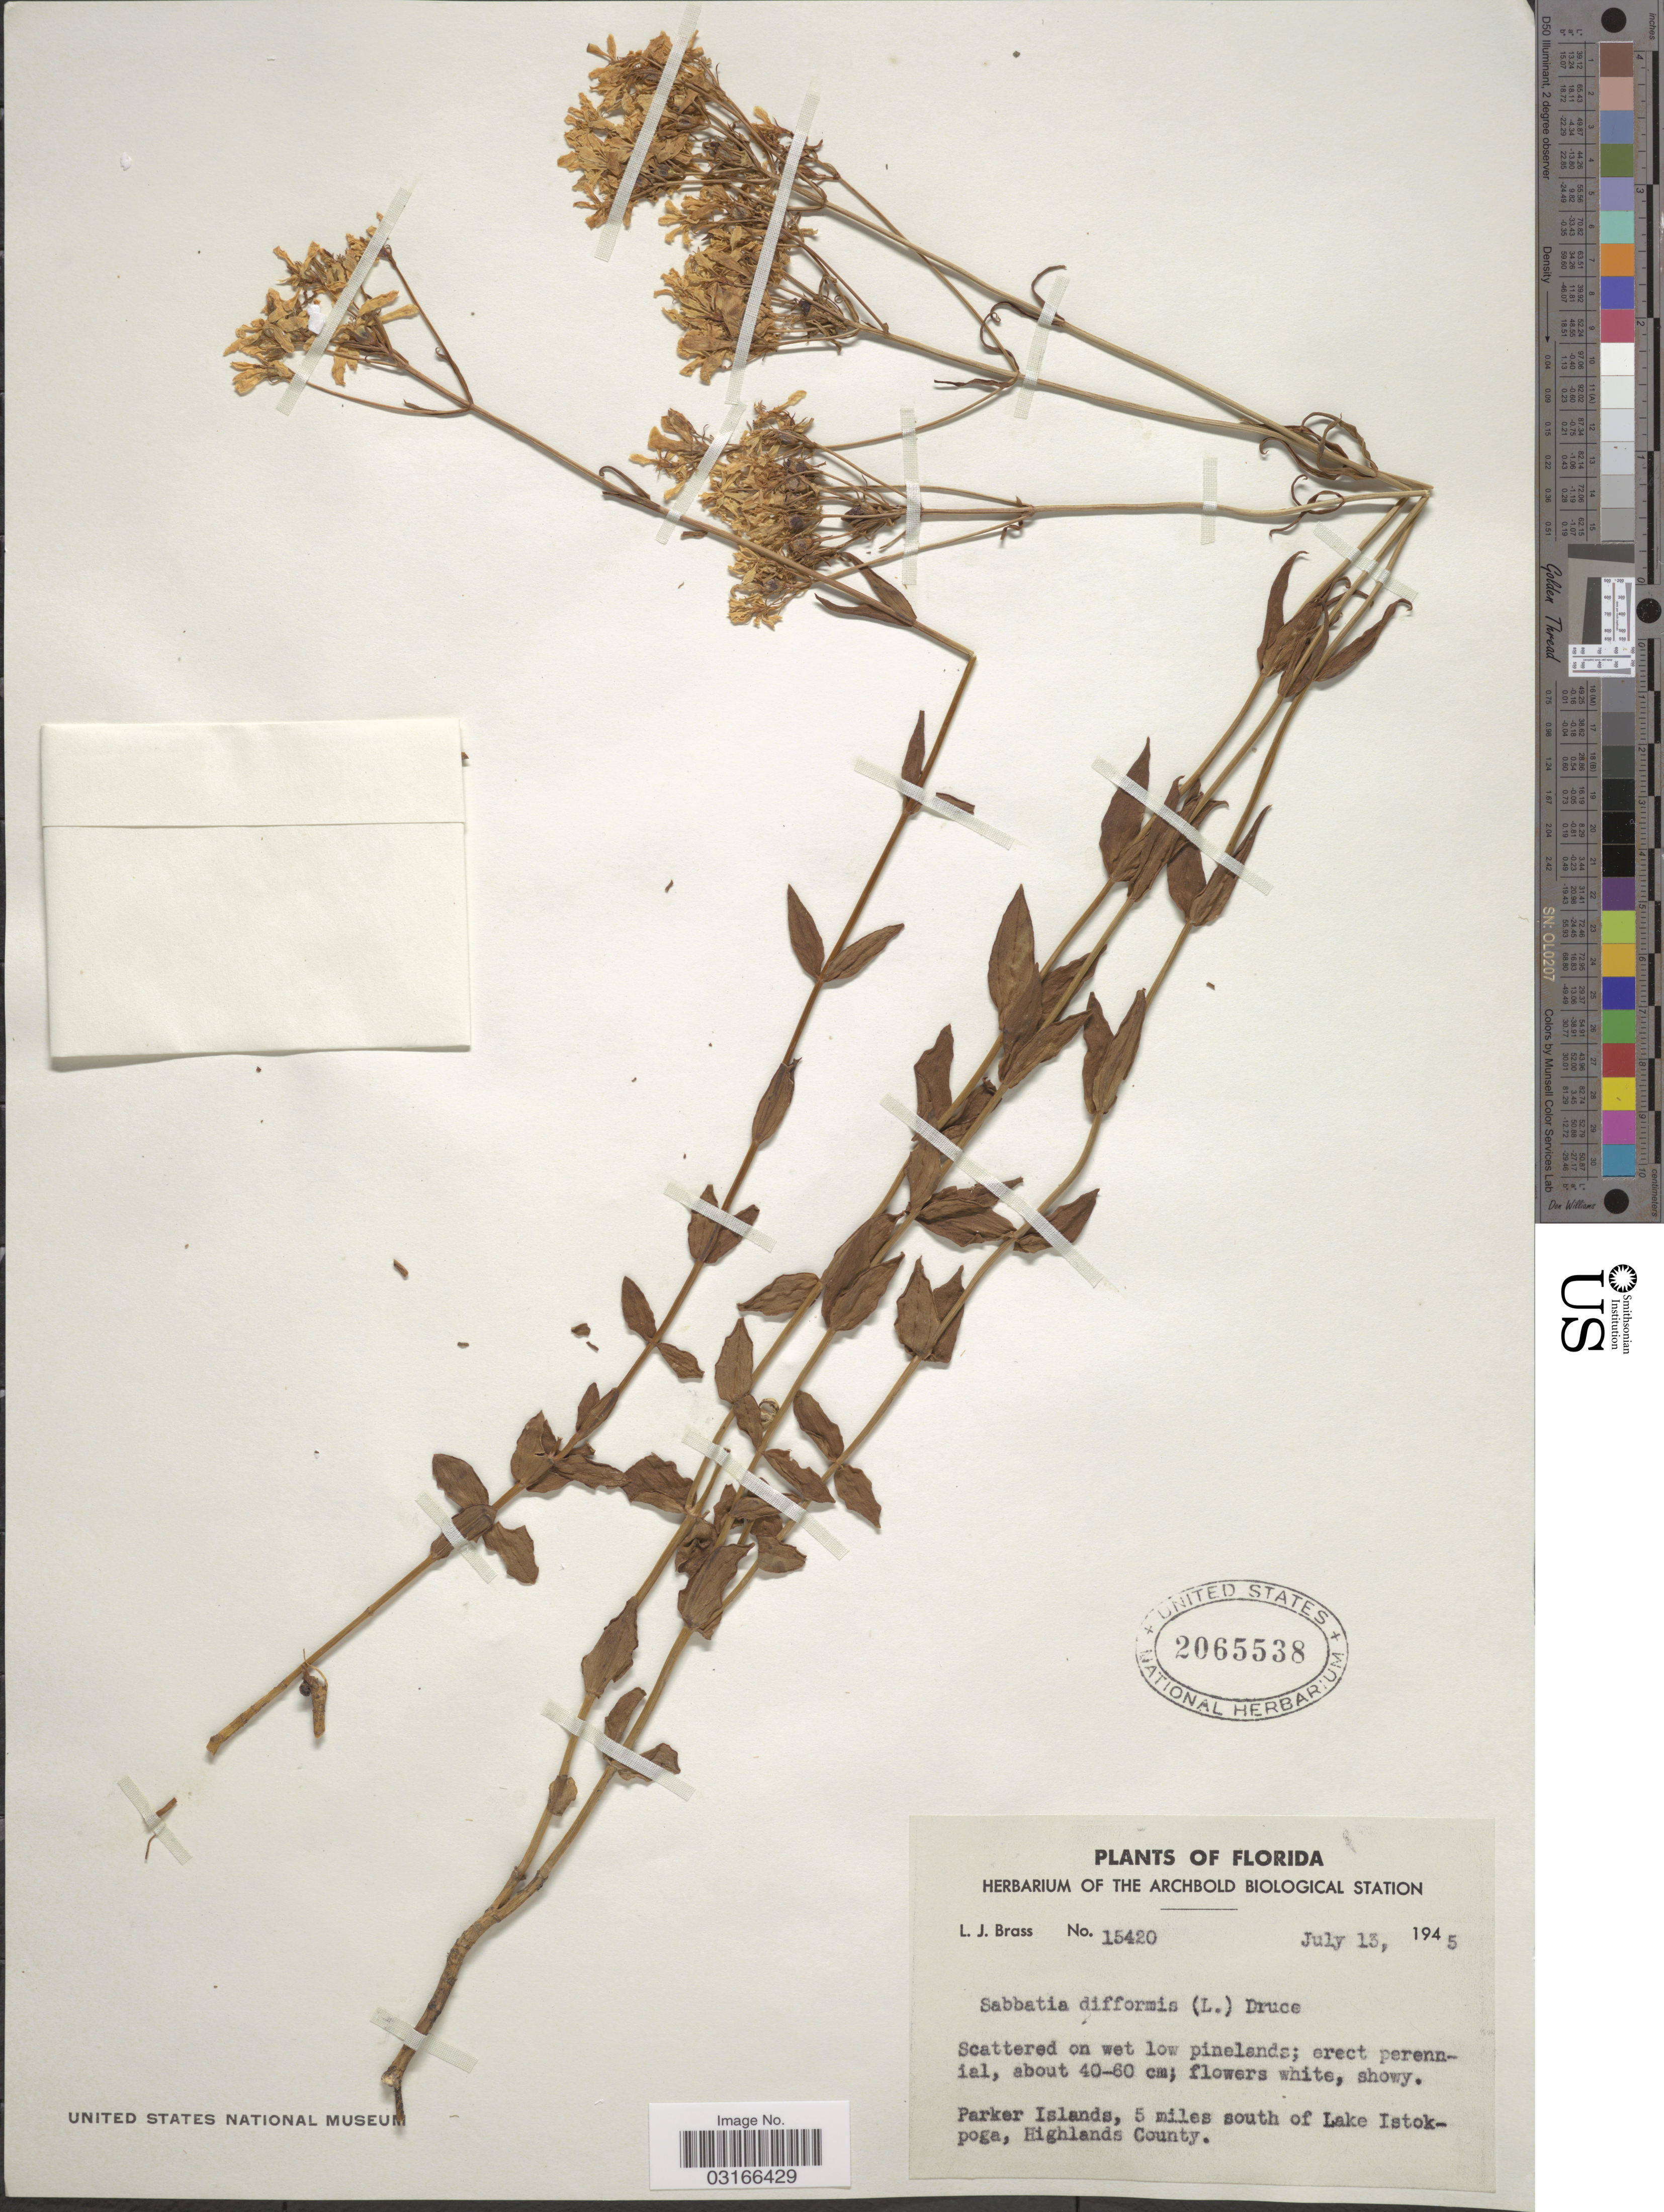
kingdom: Plantae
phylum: Tracheophyta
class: Magnoliopsida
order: Gentianales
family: Gentianaceae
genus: Sabatia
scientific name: Sabatia difformis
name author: (L.) Druce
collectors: L. J. Brass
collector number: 15420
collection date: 1945-07-13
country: United States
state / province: Florida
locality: Parker Islands, 5 miles south of Lake Istokpoga, Highlands County.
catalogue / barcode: US 2065538